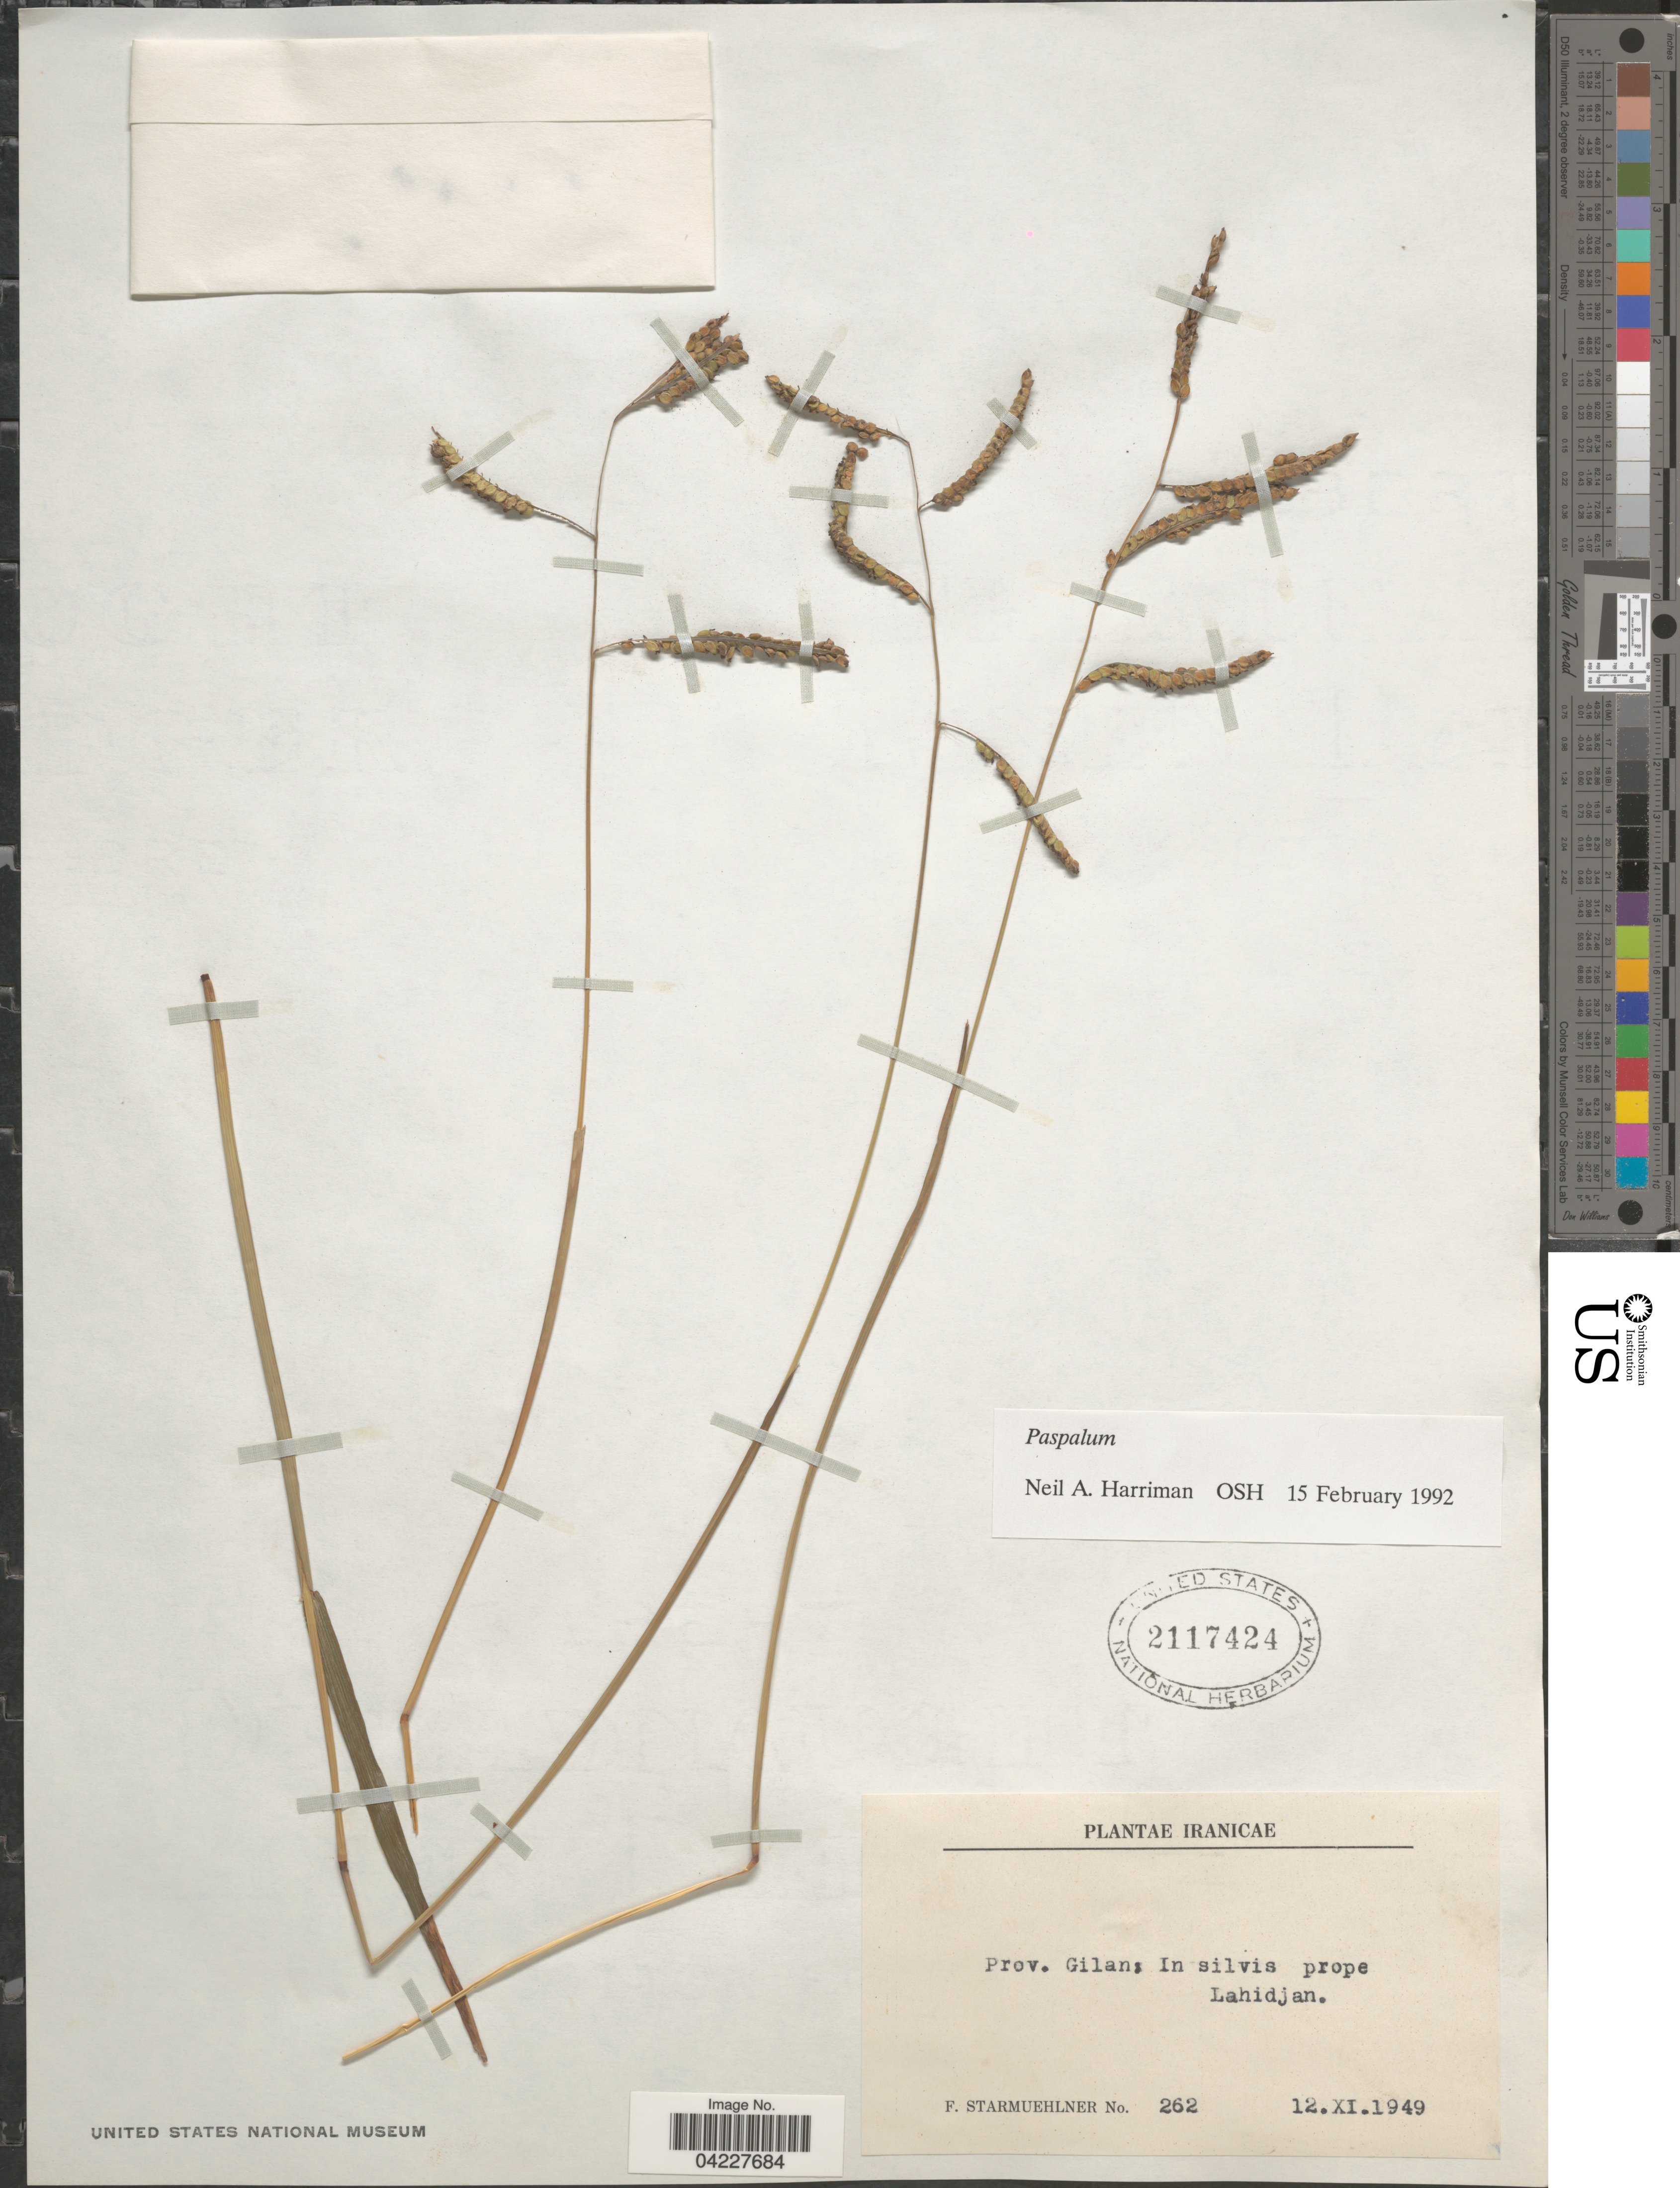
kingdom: Plantae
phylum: Tracheophyta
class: Liliopsida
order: Poales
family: Poaceae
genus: Paspalum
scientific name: Paspalum sp.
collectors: F. Starmuehlner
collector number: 262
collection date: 1949-11-12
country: Iran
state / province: Gilan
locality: In silvis prope Lahidjan.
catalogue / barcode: US 2117424